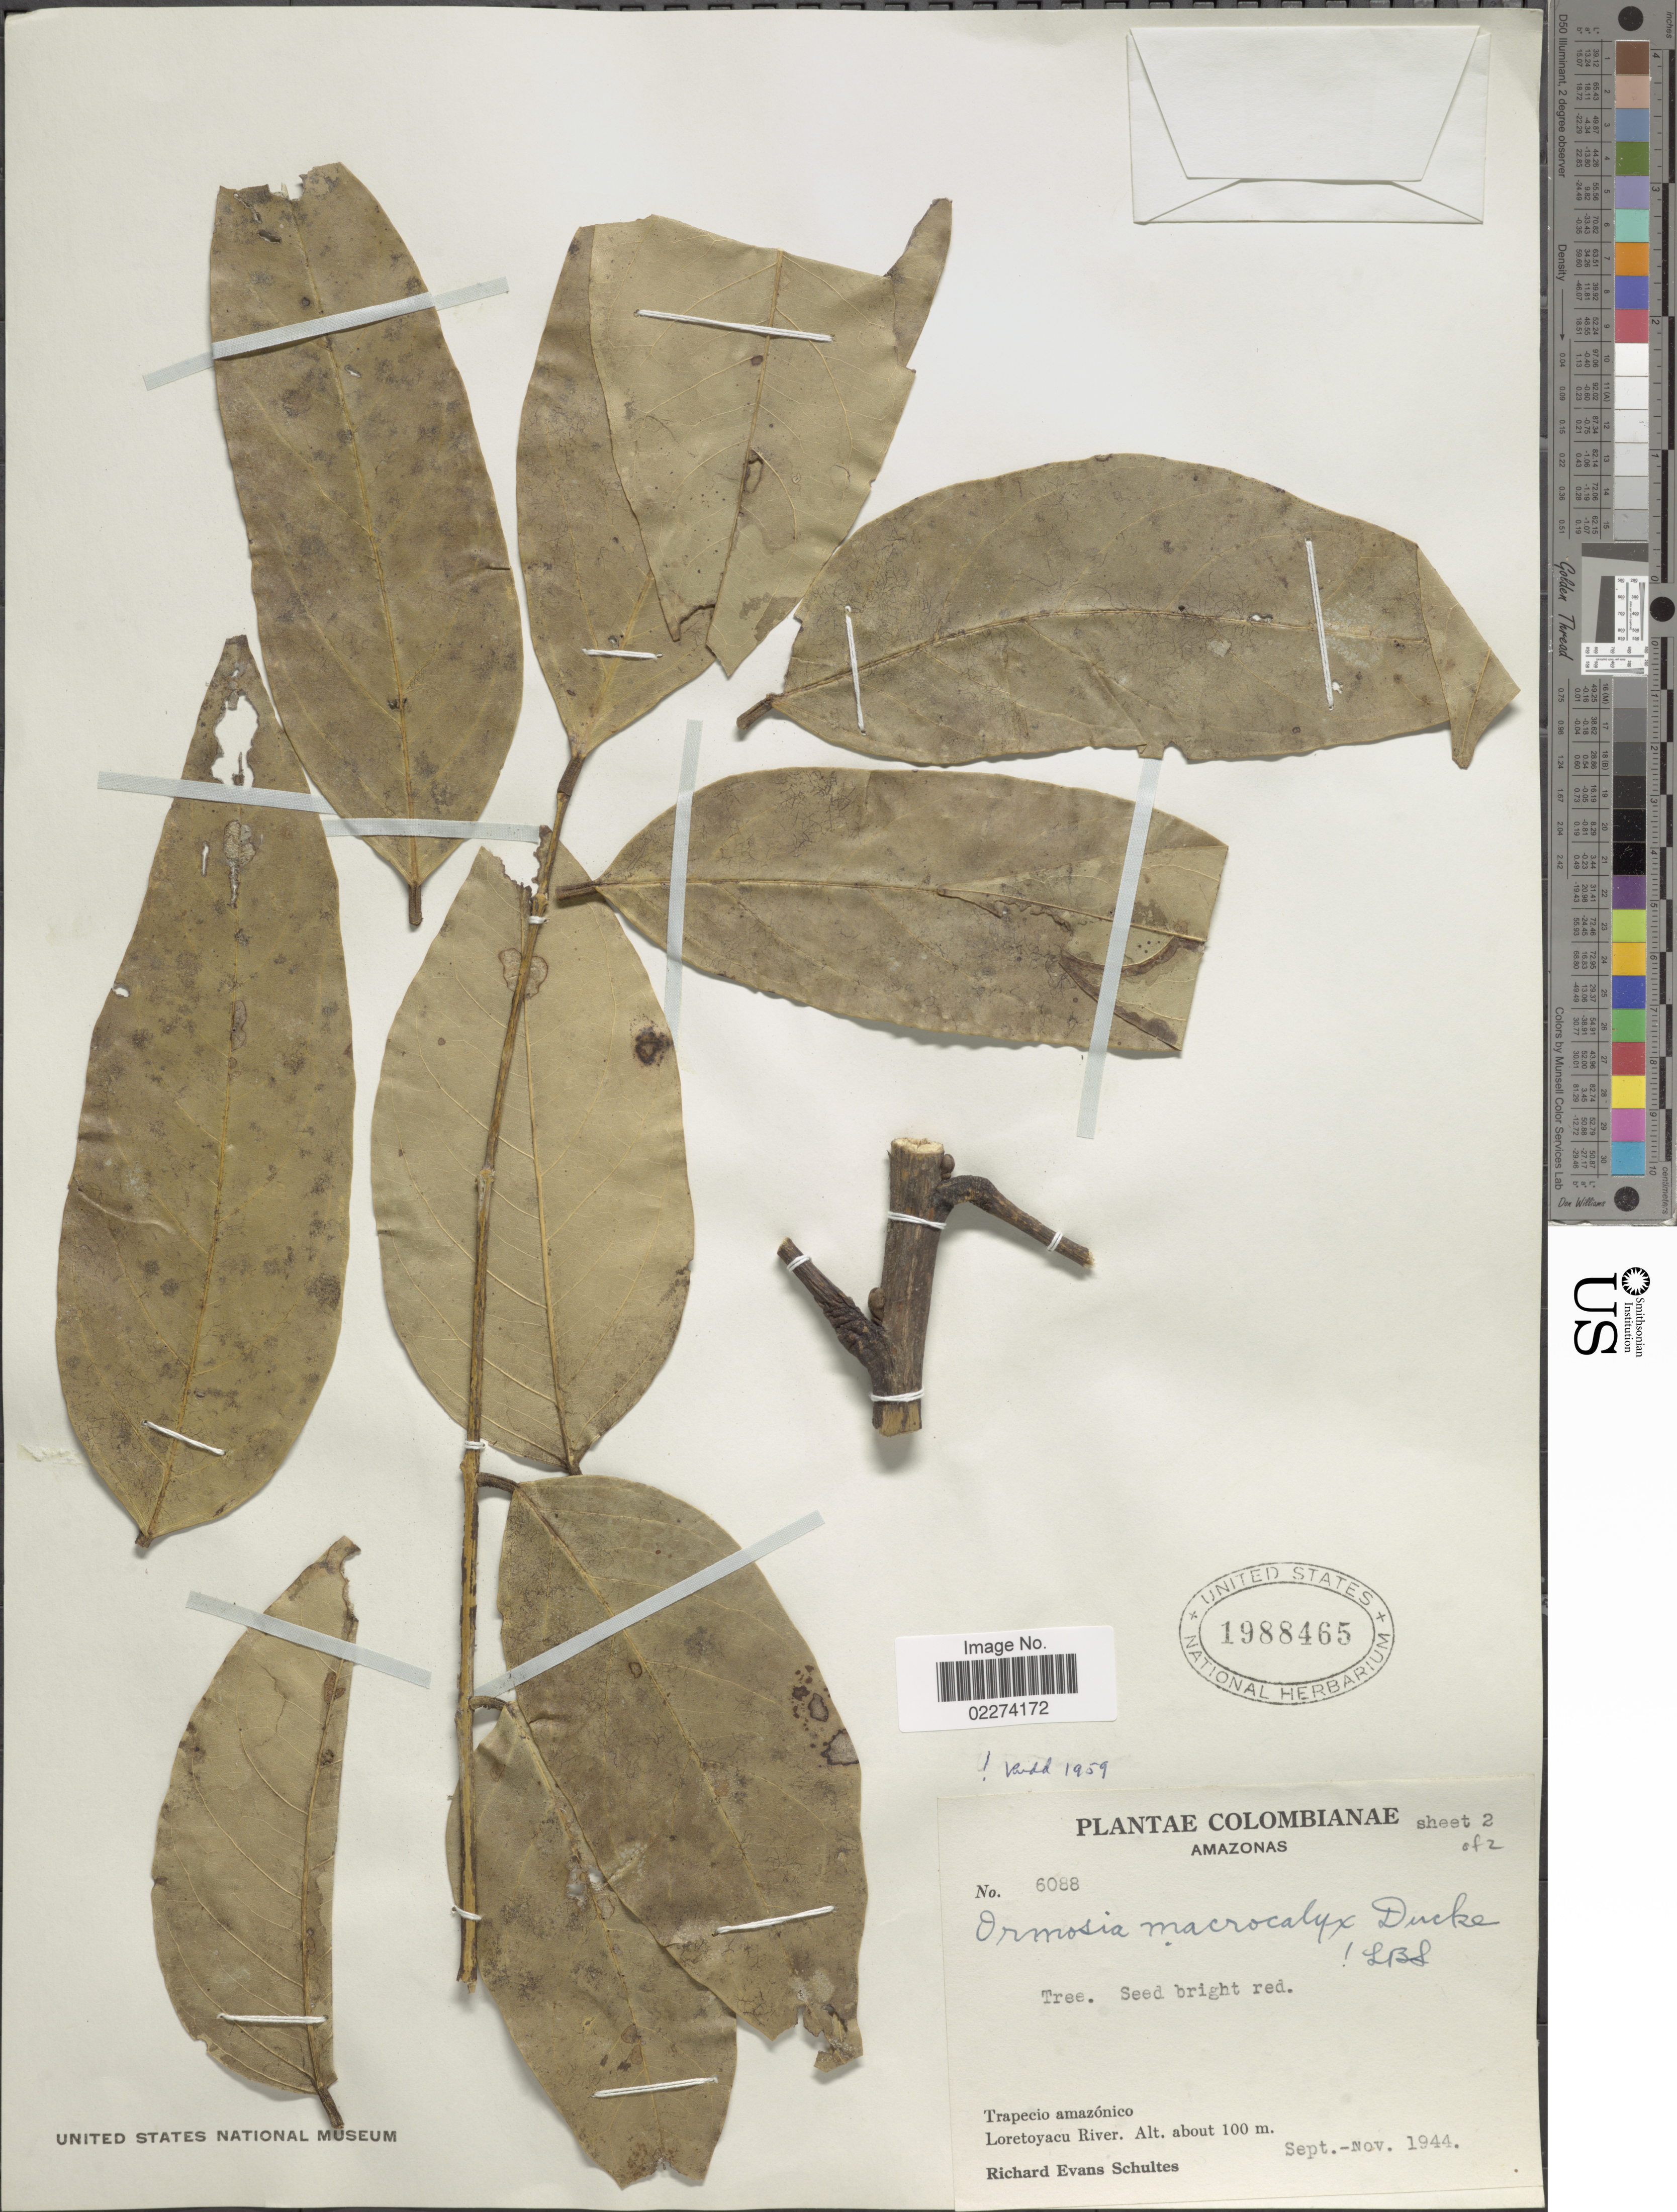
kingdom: Plantae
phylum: Tracheophyta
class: Magnoliopsida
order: Fabales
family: Fabaceae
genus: Ormosia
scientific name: Ormosia macrocalyx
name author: Ducke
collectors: R. E. Schultes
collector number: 6088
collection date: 1944-09/1944-11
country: Colombia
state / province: Amazônas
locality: Trapecio amazonico, Loretoyacu River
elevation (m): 100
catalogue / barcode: US 1988465